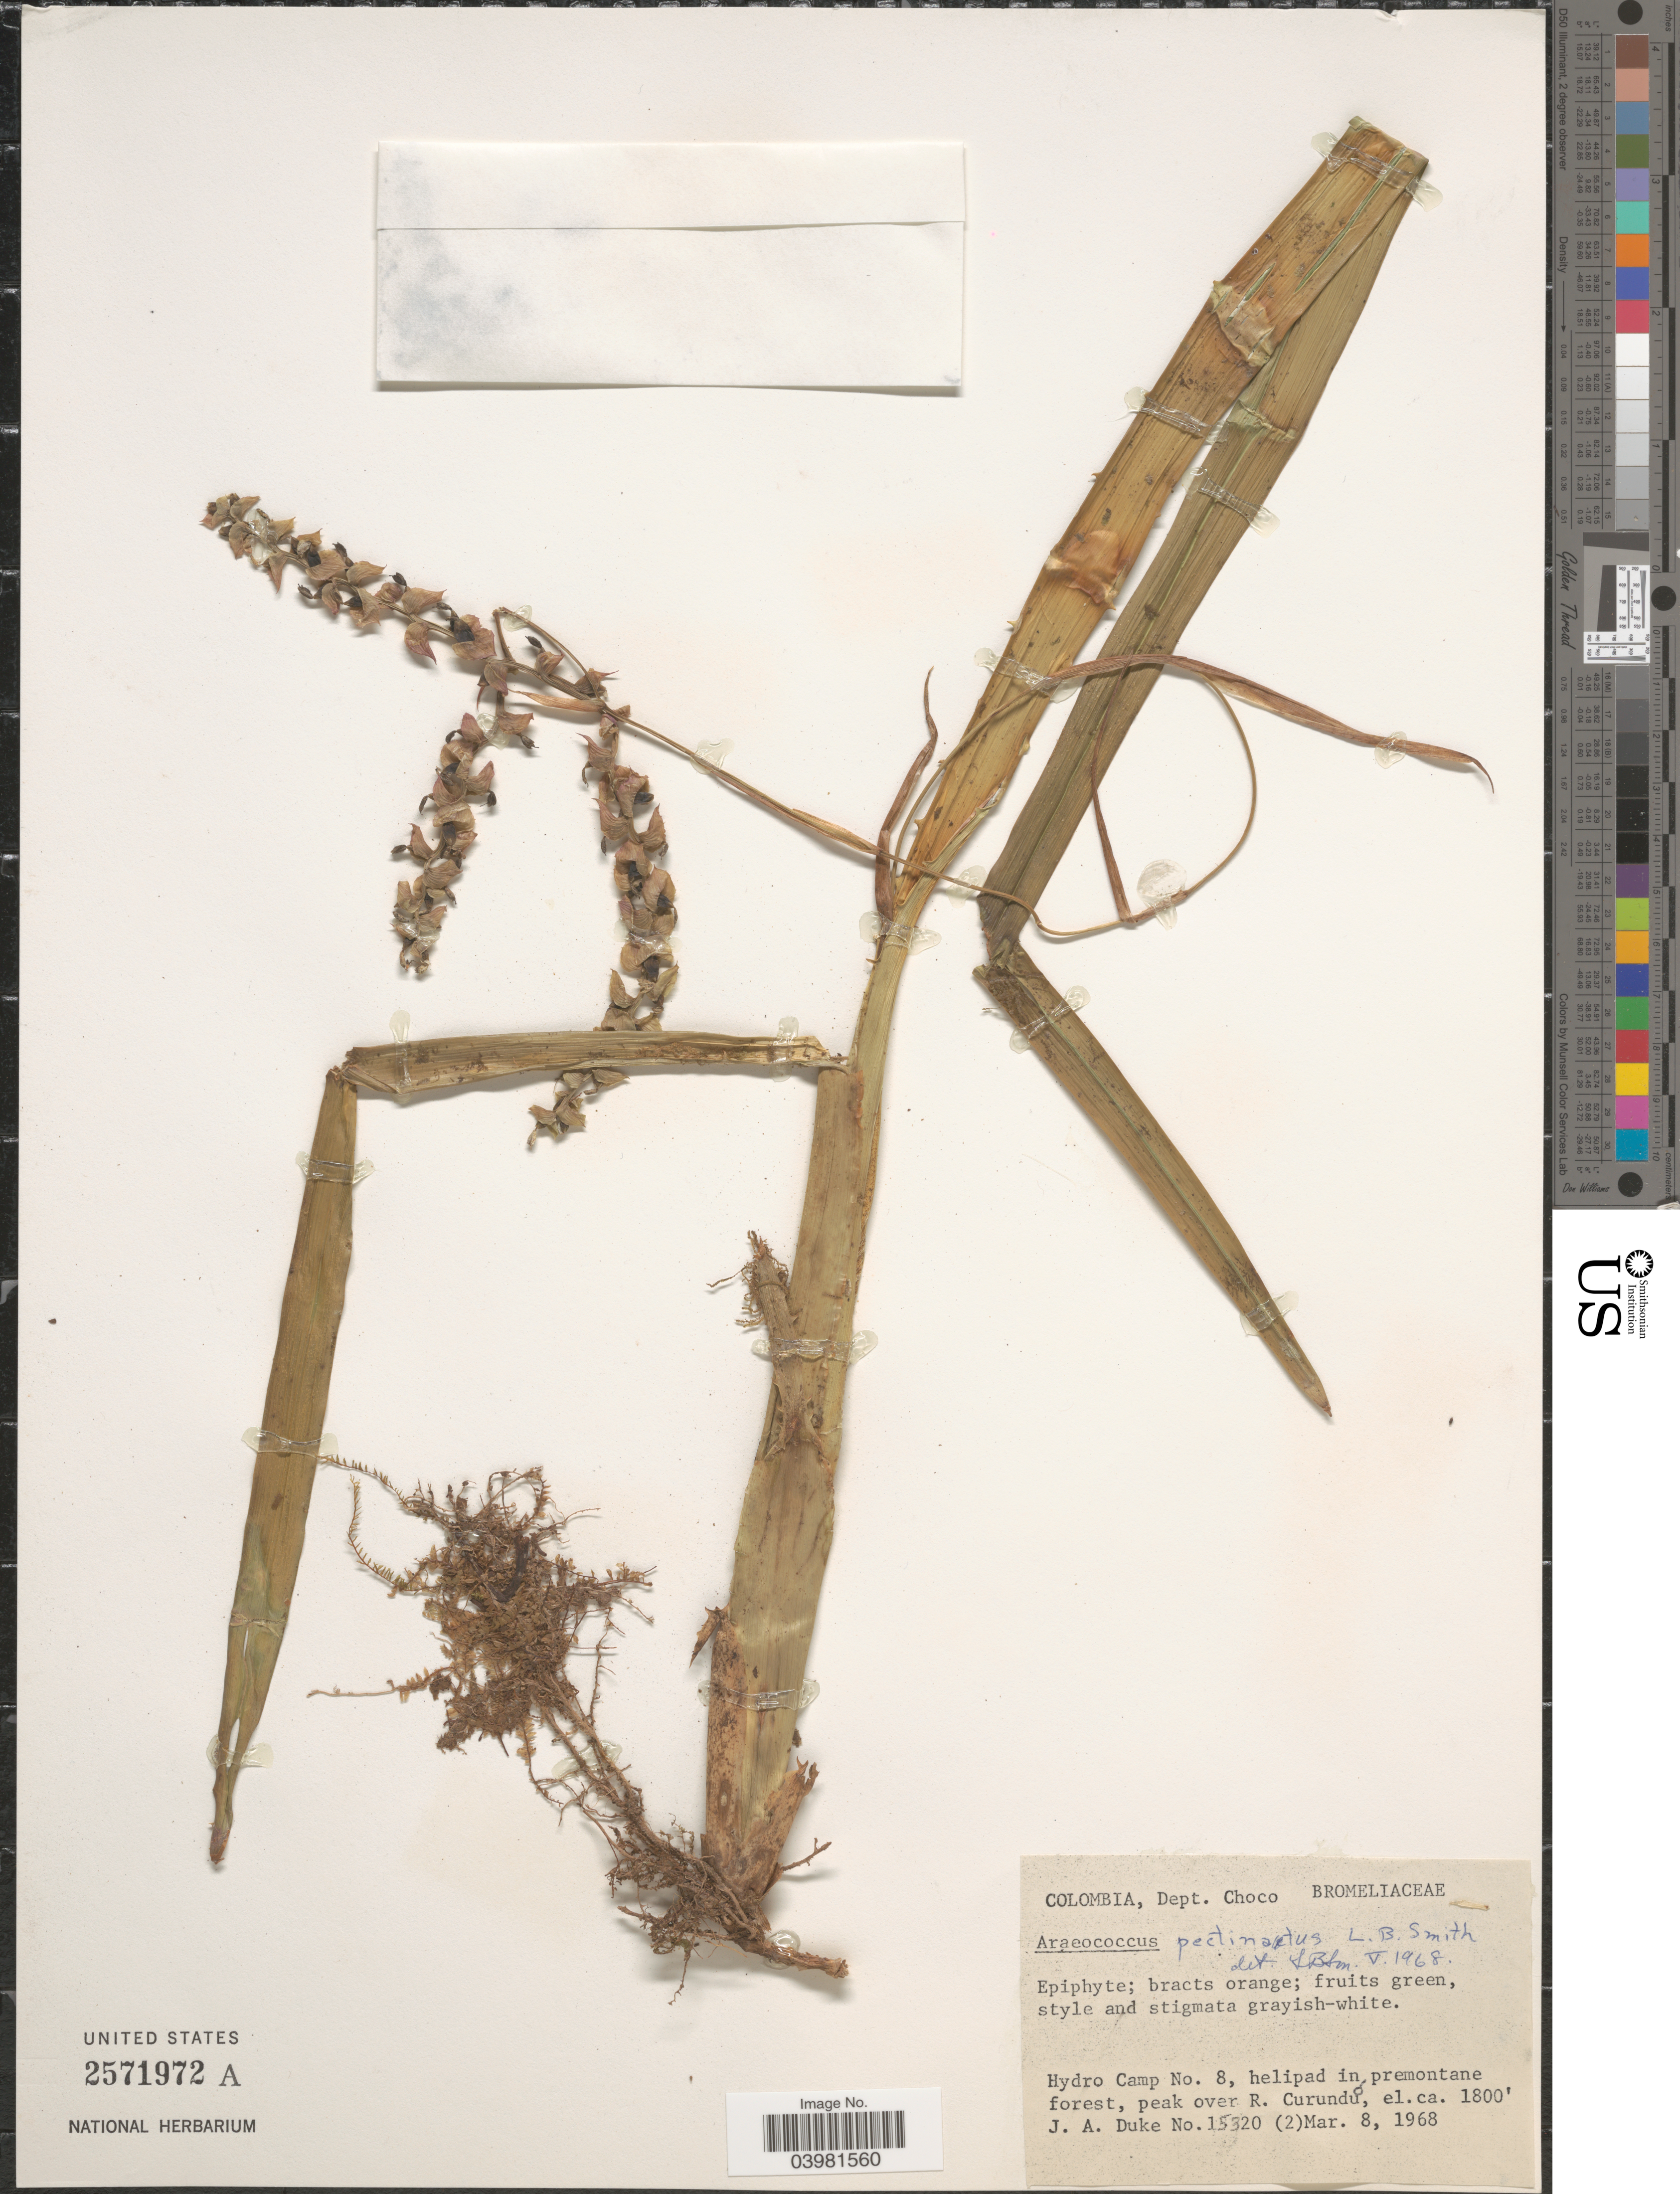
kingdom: Plantae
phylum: Tracheophyta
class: Liliopsida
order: Poales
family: Bromeliaceae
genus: Araeococcus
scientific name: Araeococcus pectinatus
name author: L.B. Sm.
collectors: J. A. Duke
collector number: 15320 (2)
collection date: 1968-03-08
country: Colombia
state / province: Chocó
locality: Dept. Choco. Hydro Camp No. 8, helipad in premontane forest, peak over R. Curundu.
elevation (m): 549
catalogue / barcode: US 2571972A